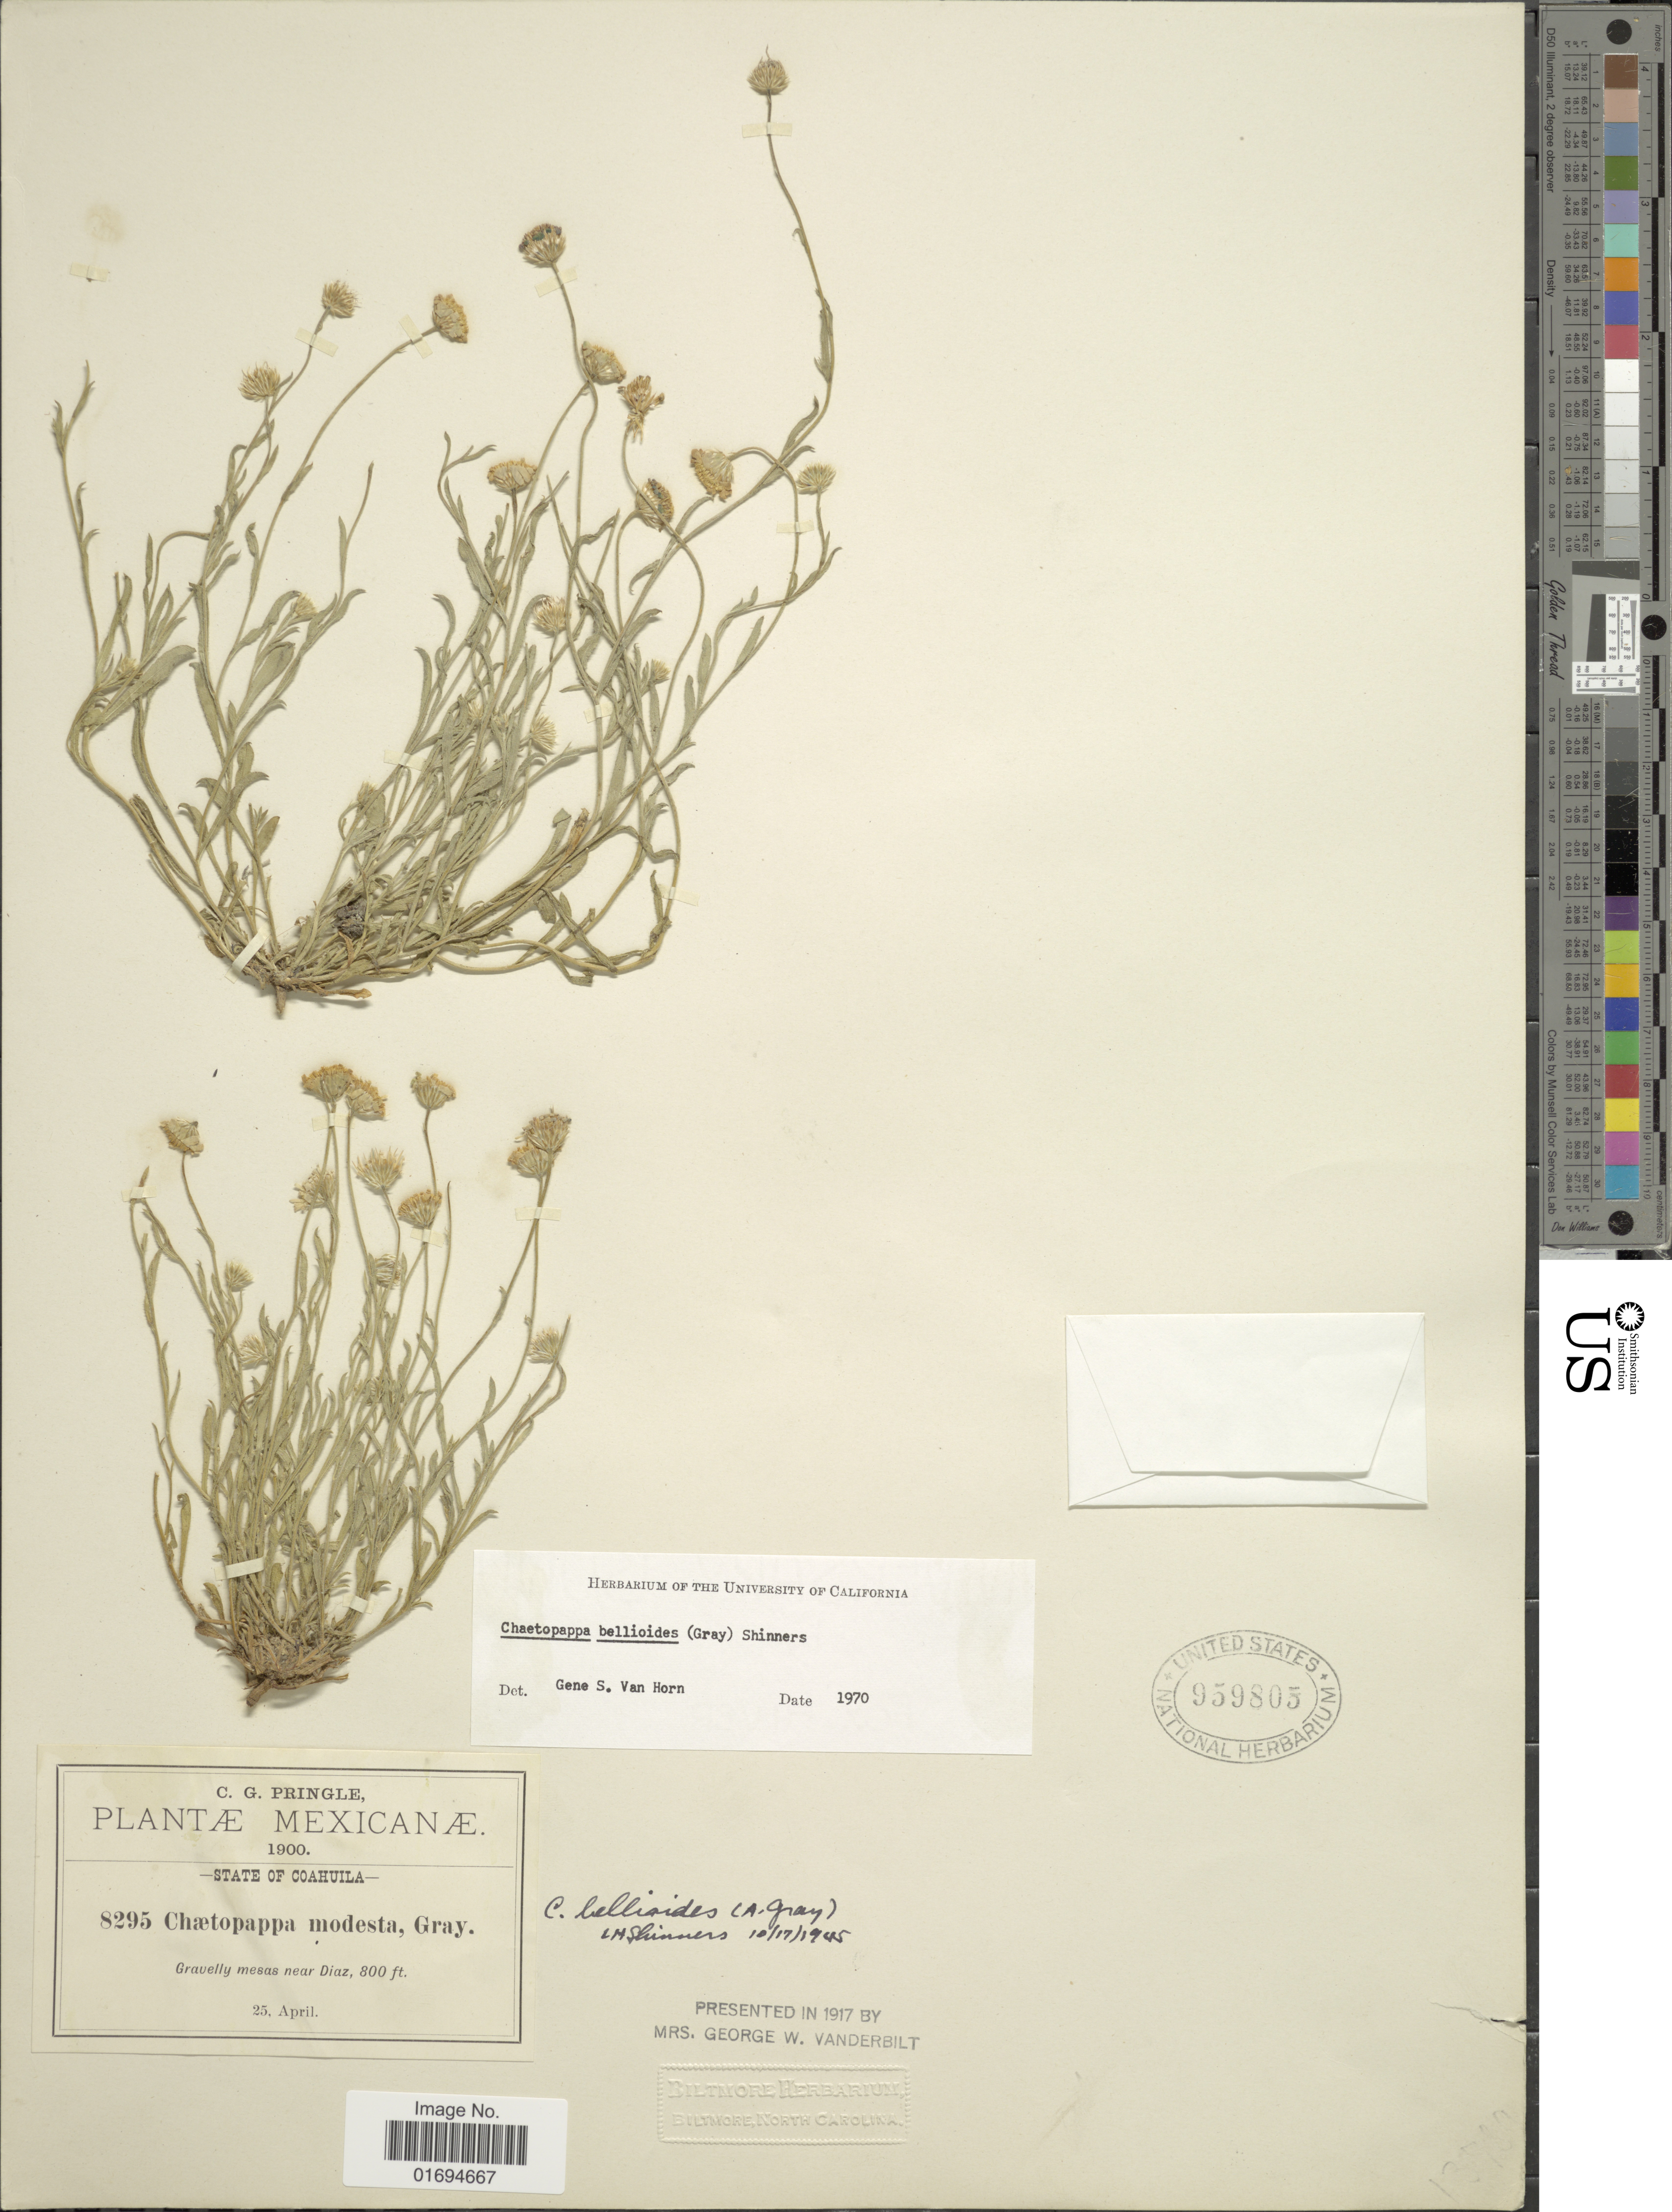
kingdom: Plantae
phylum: Tracheophyta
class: Magnoliopsida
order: Asterales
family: Asteraceae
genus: Chaetopappa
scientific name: Chaetopappa bellioides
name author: (A. Gray) Shinners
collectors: C. G. Pringle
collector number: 8295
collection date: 1900-04-25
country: Mexico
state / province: Coahuila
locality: Gravelly mesas near Diaz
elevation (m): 244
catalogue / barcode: US 959805